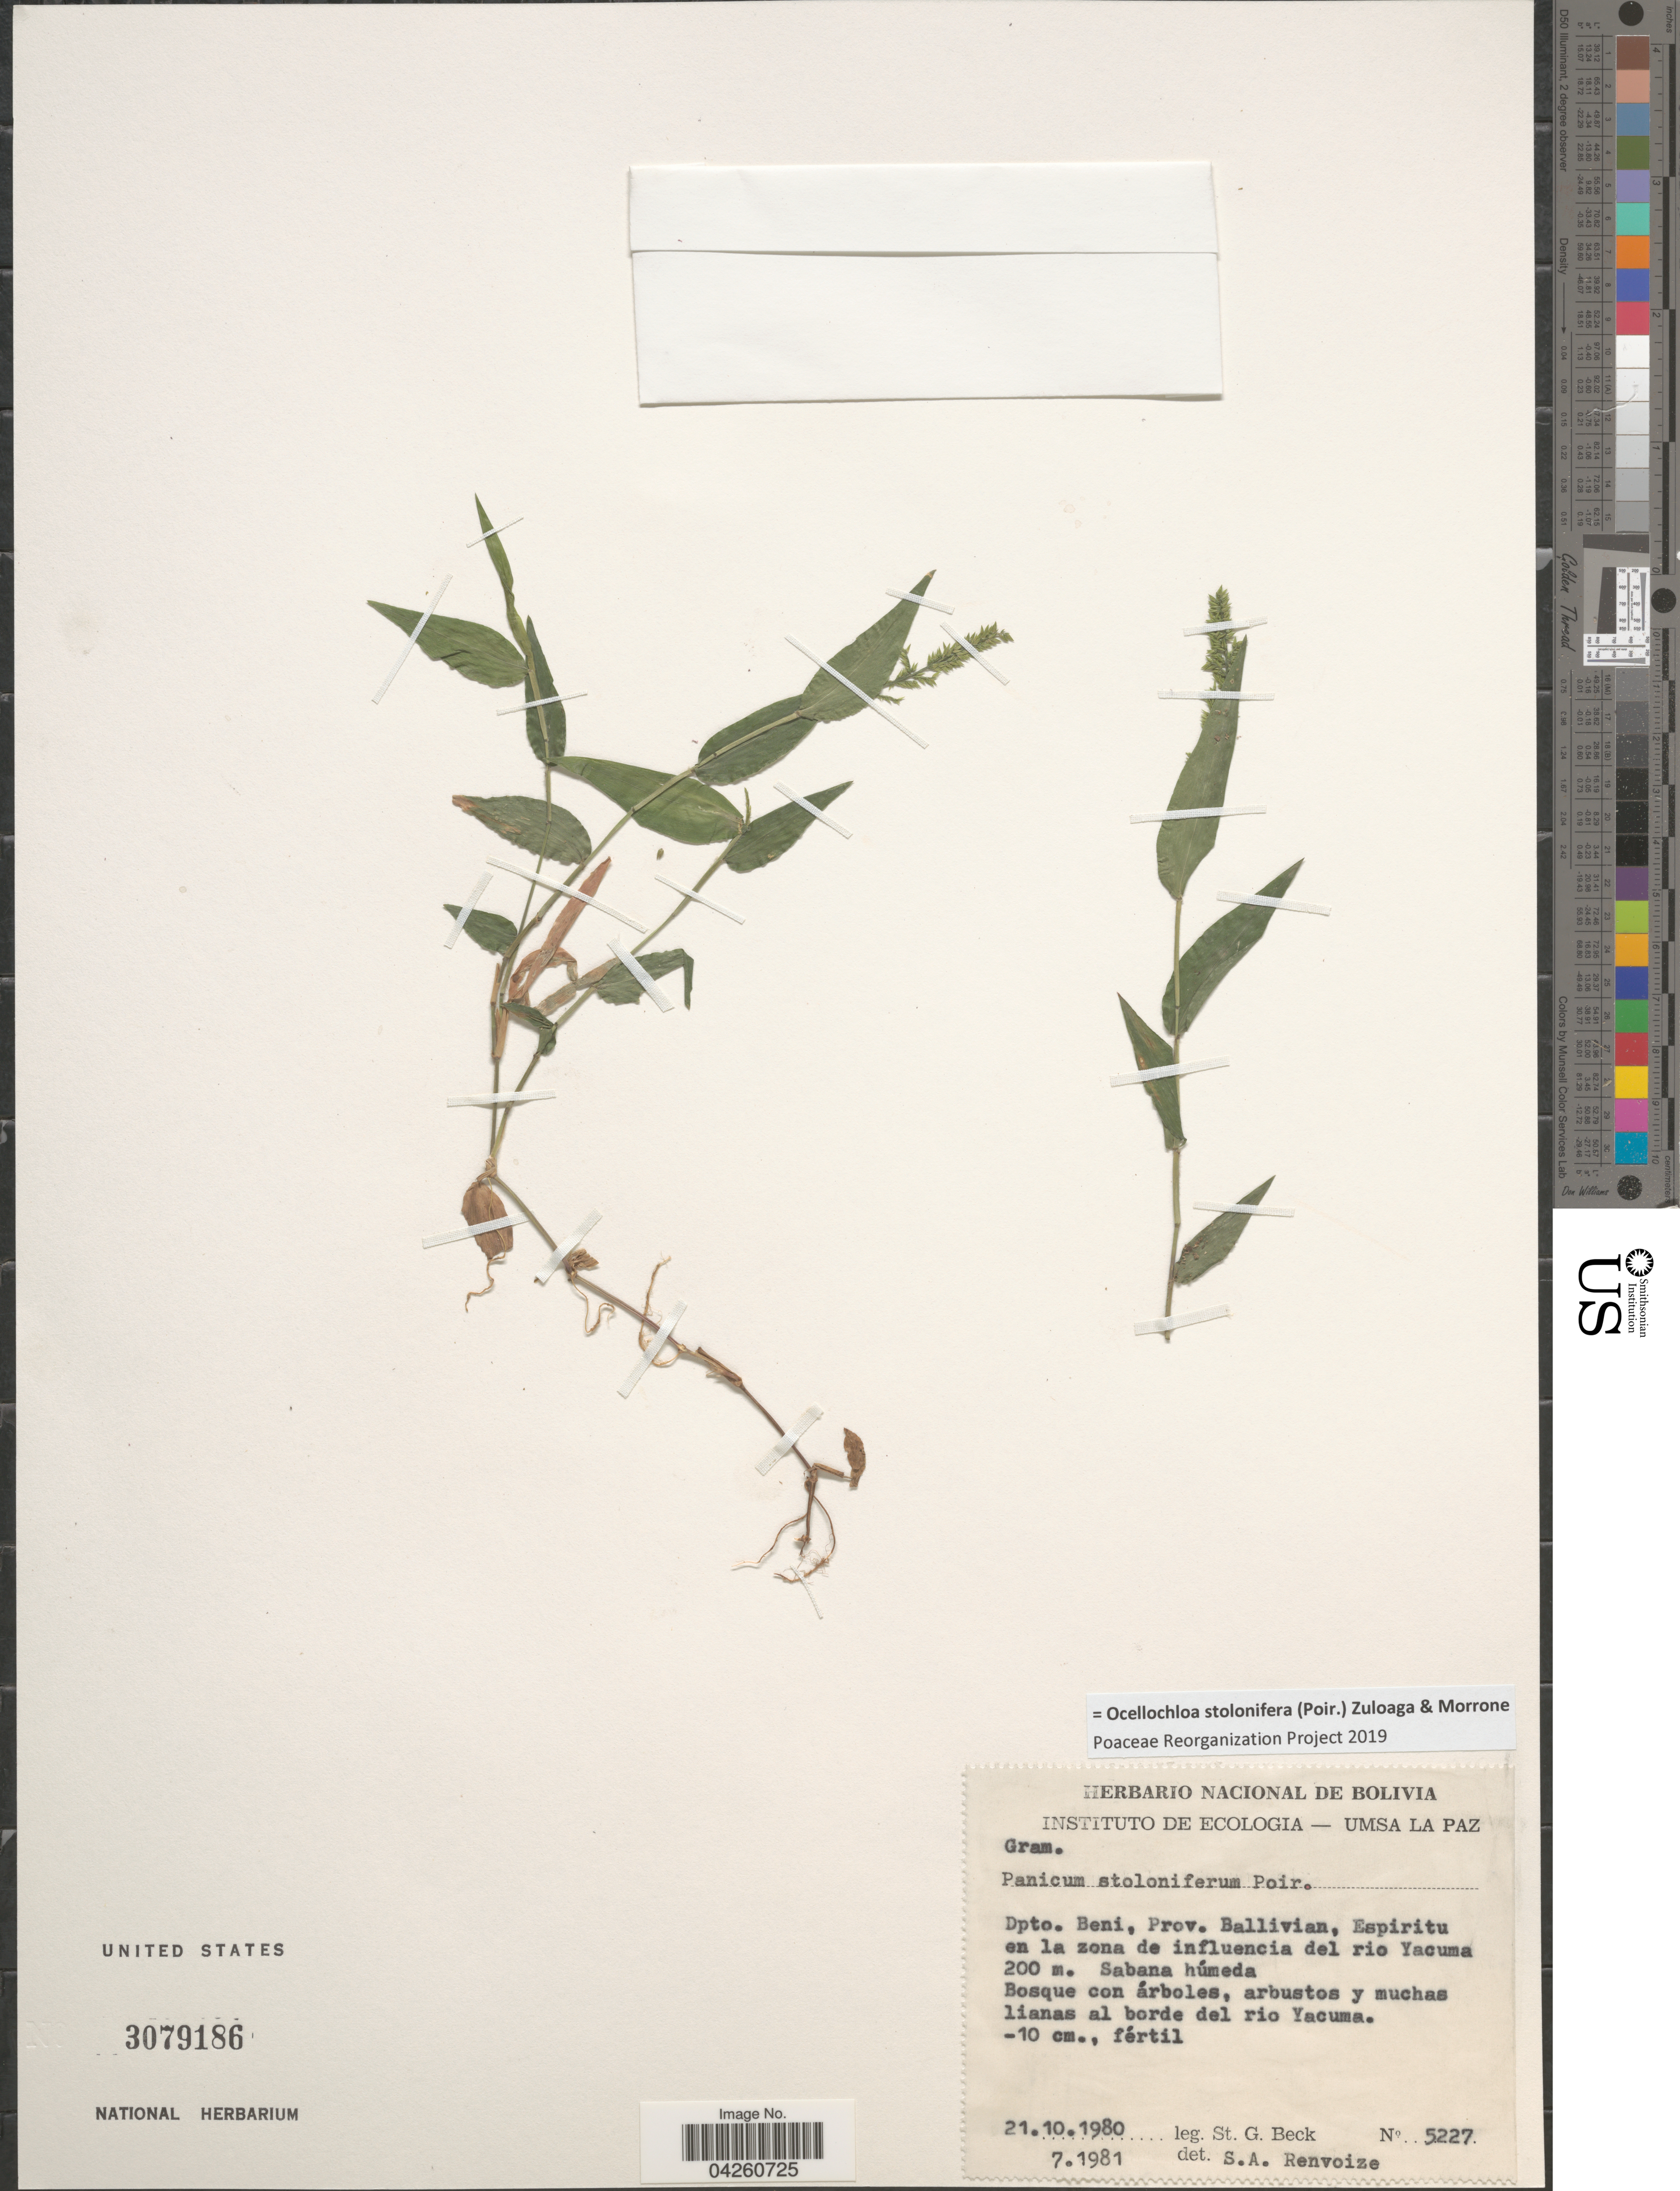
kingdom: Plantae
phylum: Tracheophyta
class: Liliopsida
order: Poales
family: Poaceae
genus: Ocellochloa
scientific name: Ocellochloa stolonifera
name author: (Poir.) Zuloaga & Morrone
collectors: S. G. Beck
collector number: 5227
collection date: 1980-10-21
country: Bolivia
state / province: Beni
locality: Dpto. Beni, Prov. Ballivian, Espiritu en la zona de influencia del rio Yacuma.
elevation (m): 200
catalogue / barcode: US 3079186